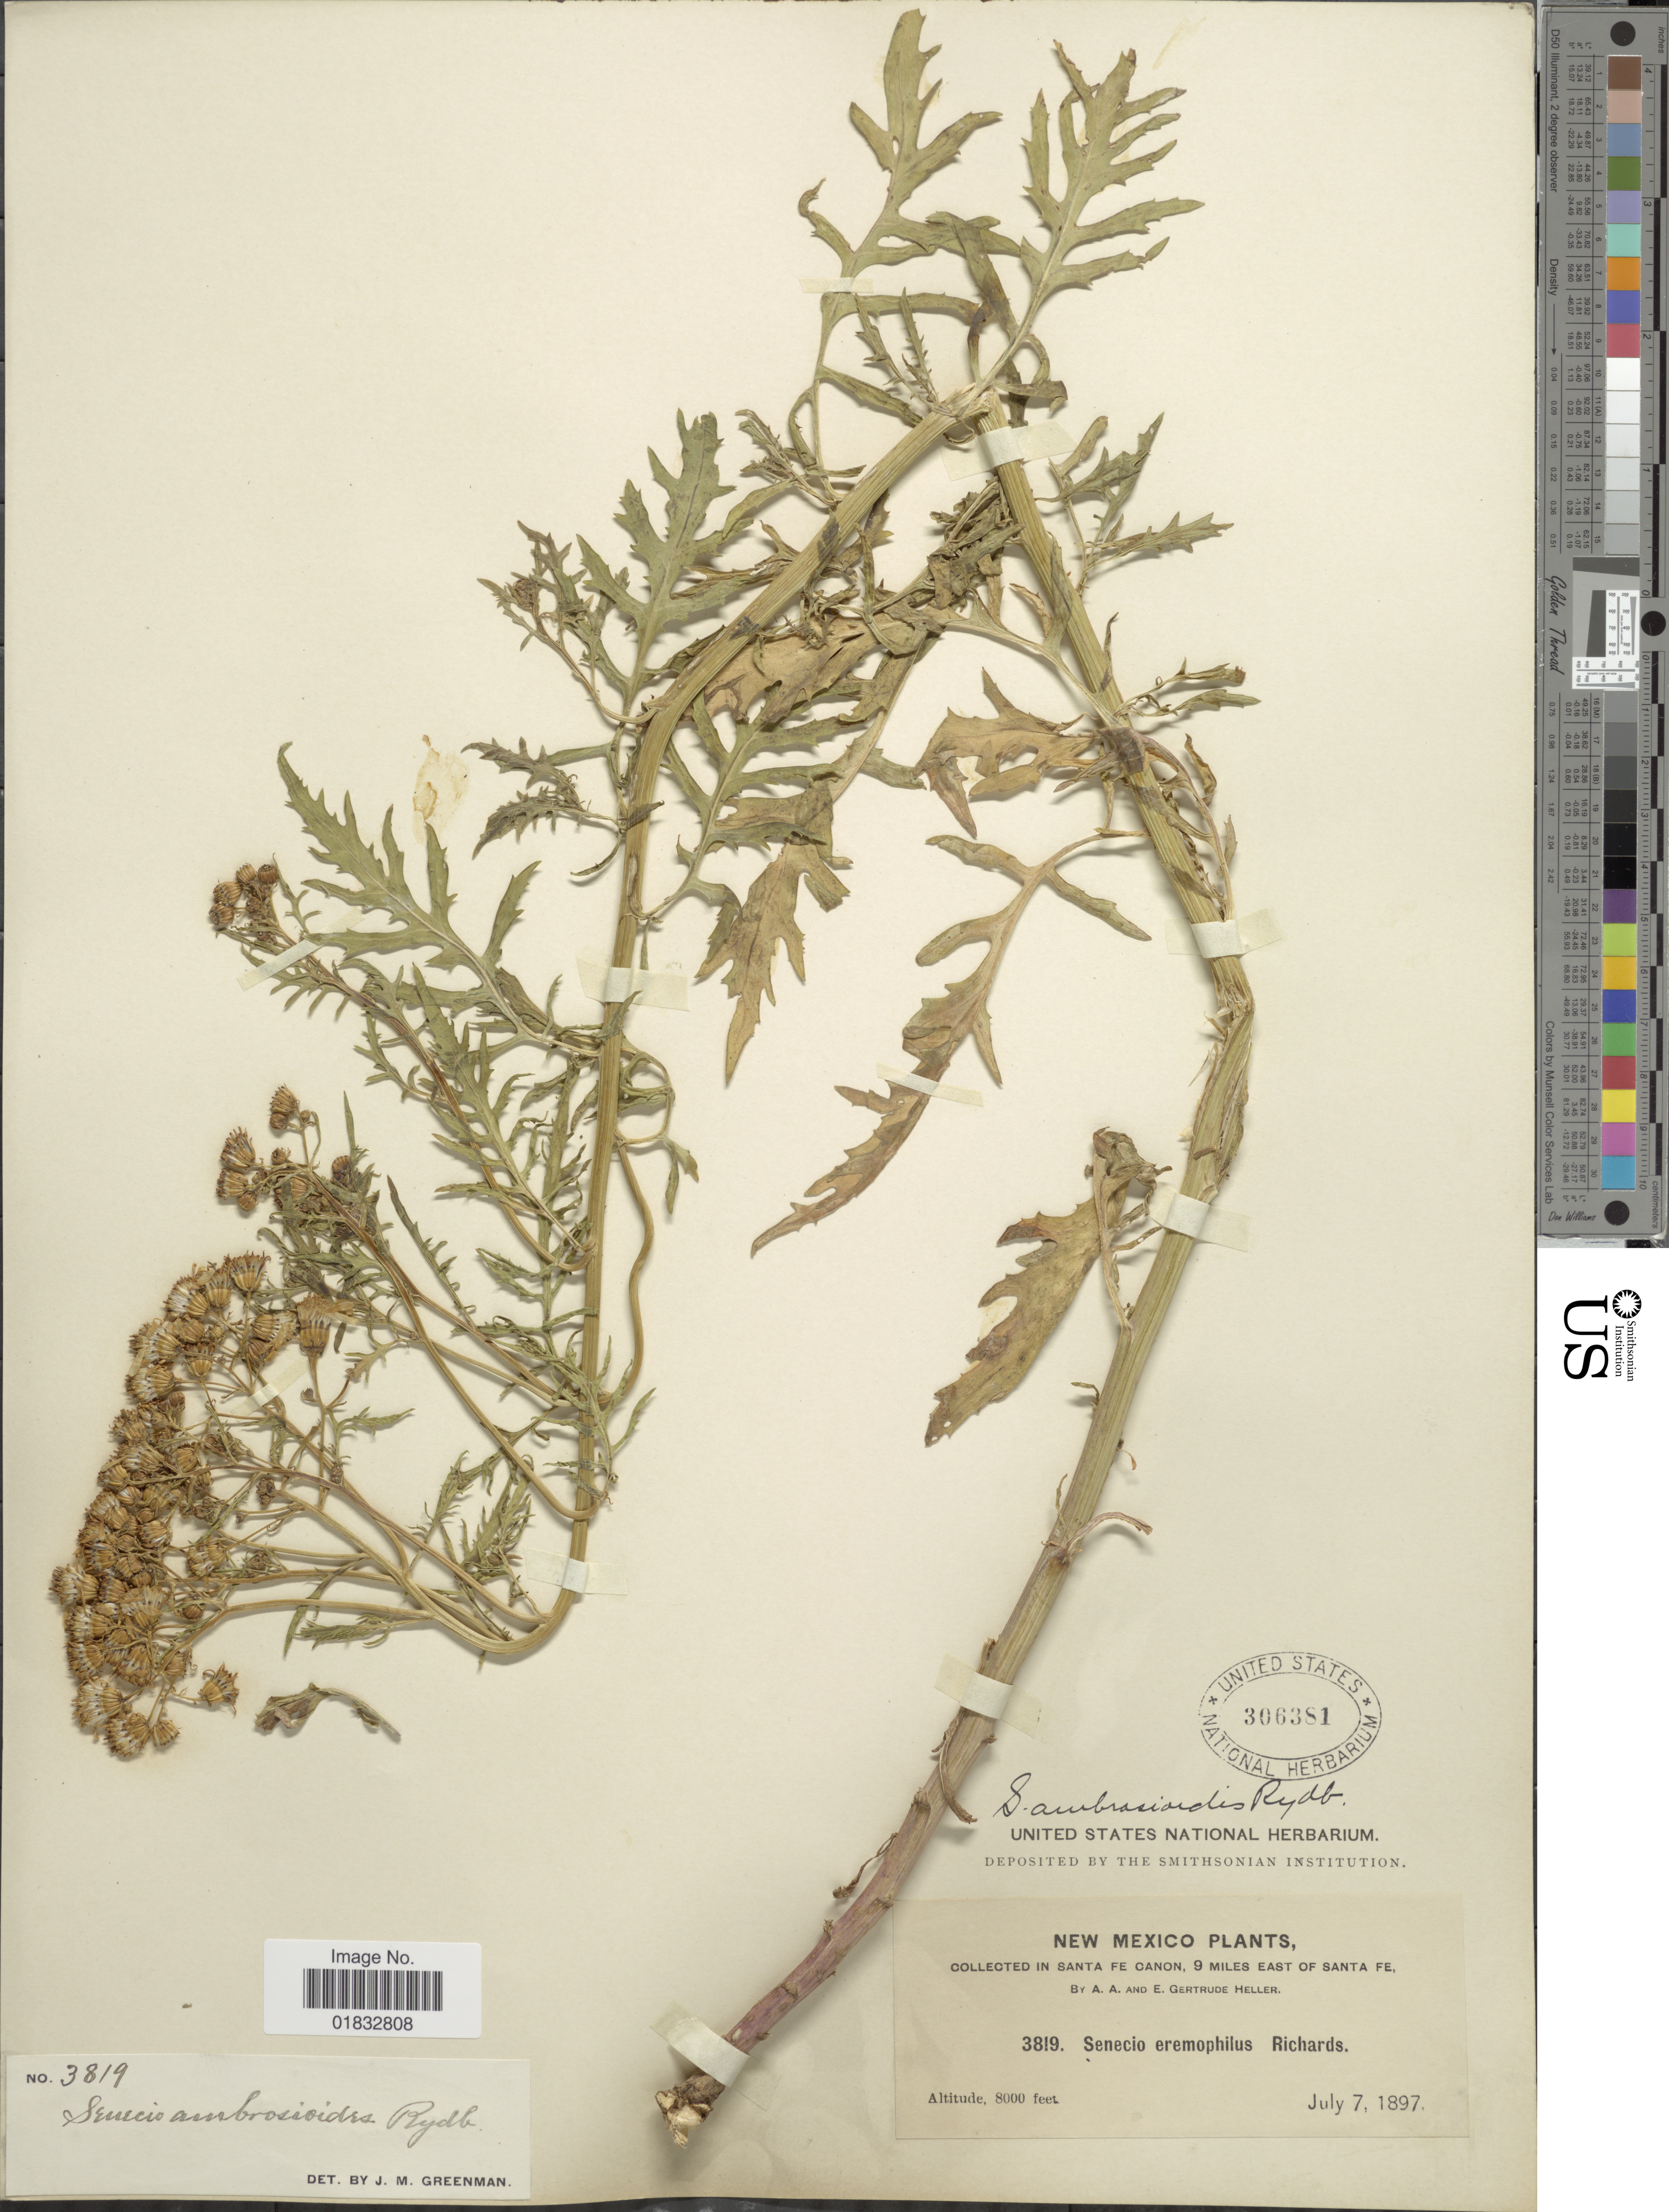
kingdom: Plantae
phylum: Tracheophyta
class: Magnoliopsida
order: Asterales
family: Asteraceae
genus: Senecio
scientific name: Senecio eremophilus var. kingii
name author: (Rydb.) Greenm.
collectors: A. A. Heller & E. G. Heller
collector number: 3819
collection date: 1897-07-07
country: United States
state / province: New Mexico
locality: In Santa Fe Canon, 9 miles East of Santa Fe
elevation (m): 2438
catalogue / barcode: US 306381